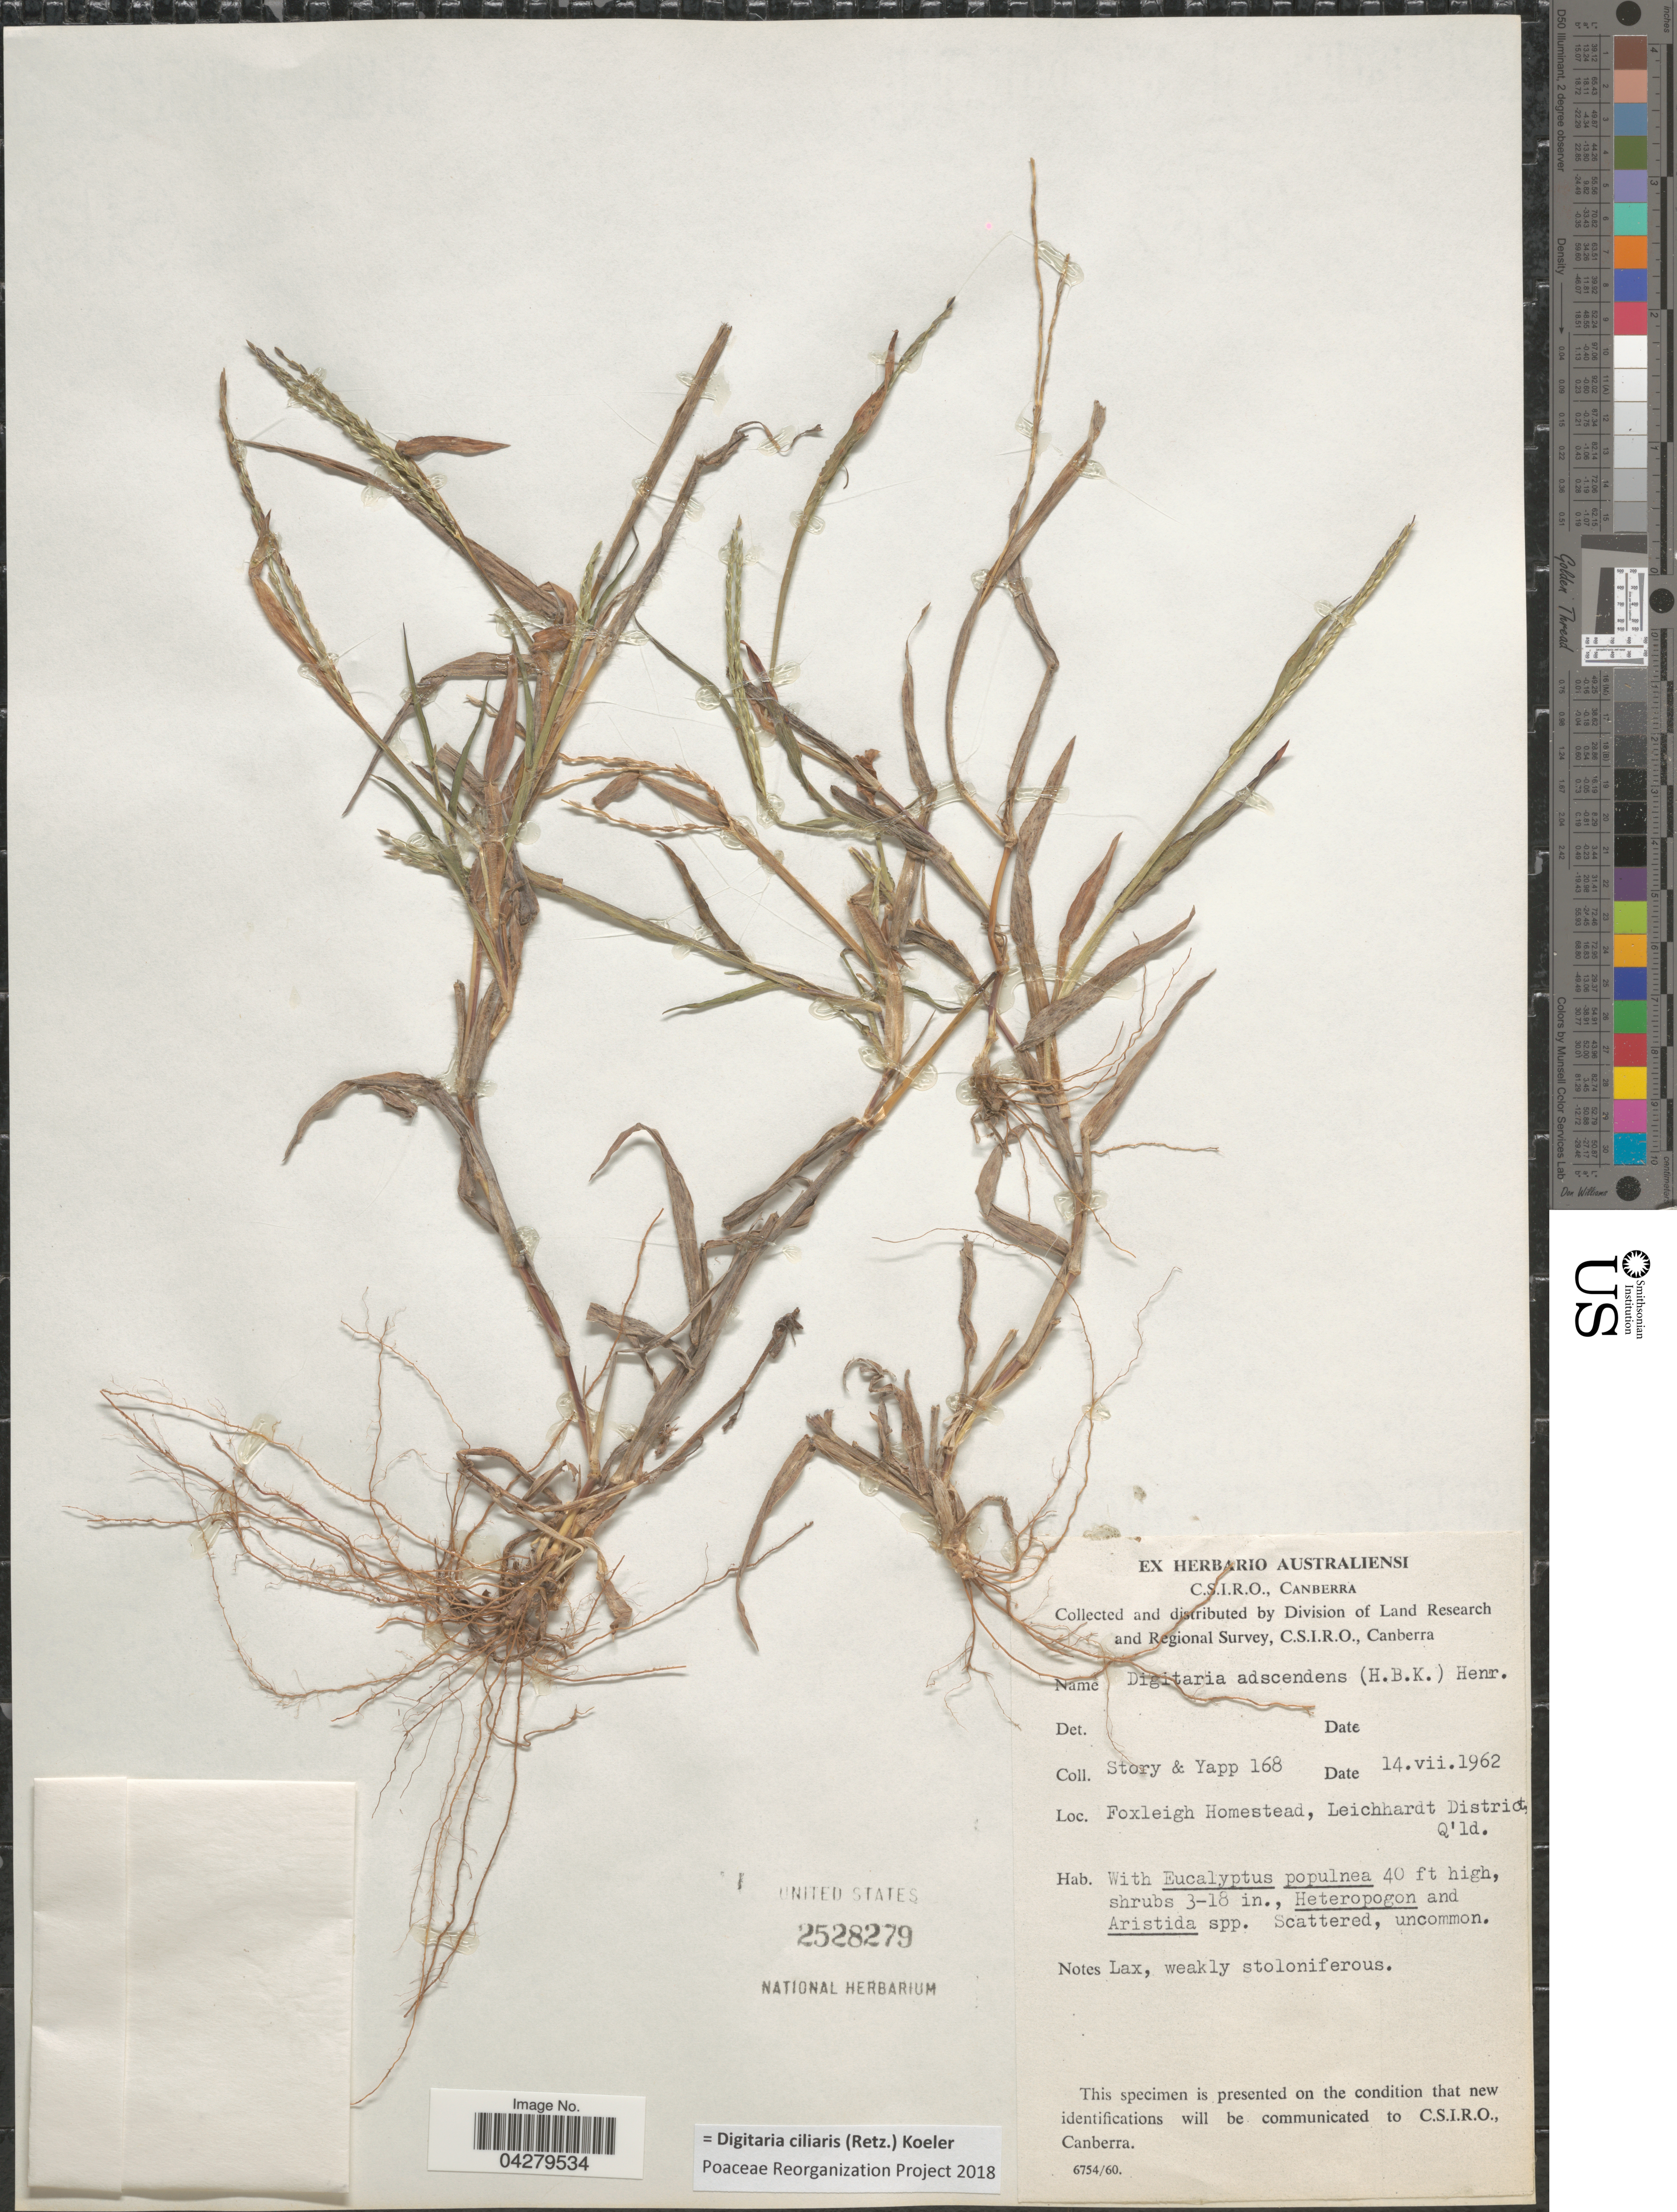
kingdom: Plantae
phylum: Tracheophyta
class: Liliopsida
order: Poales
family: Poaceae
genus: Digitaria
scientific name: Digitaria brownii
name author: (Roem. & Schult.) Hughes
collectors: -. Story & Yapp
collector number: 168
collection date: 1962-07-14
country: Australia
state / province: Queensland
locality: Division of Land Research and Regional Survey, C.S.I.R.O. Foxleigh Homestead, Leichhardt District.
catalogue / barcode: US 2528279